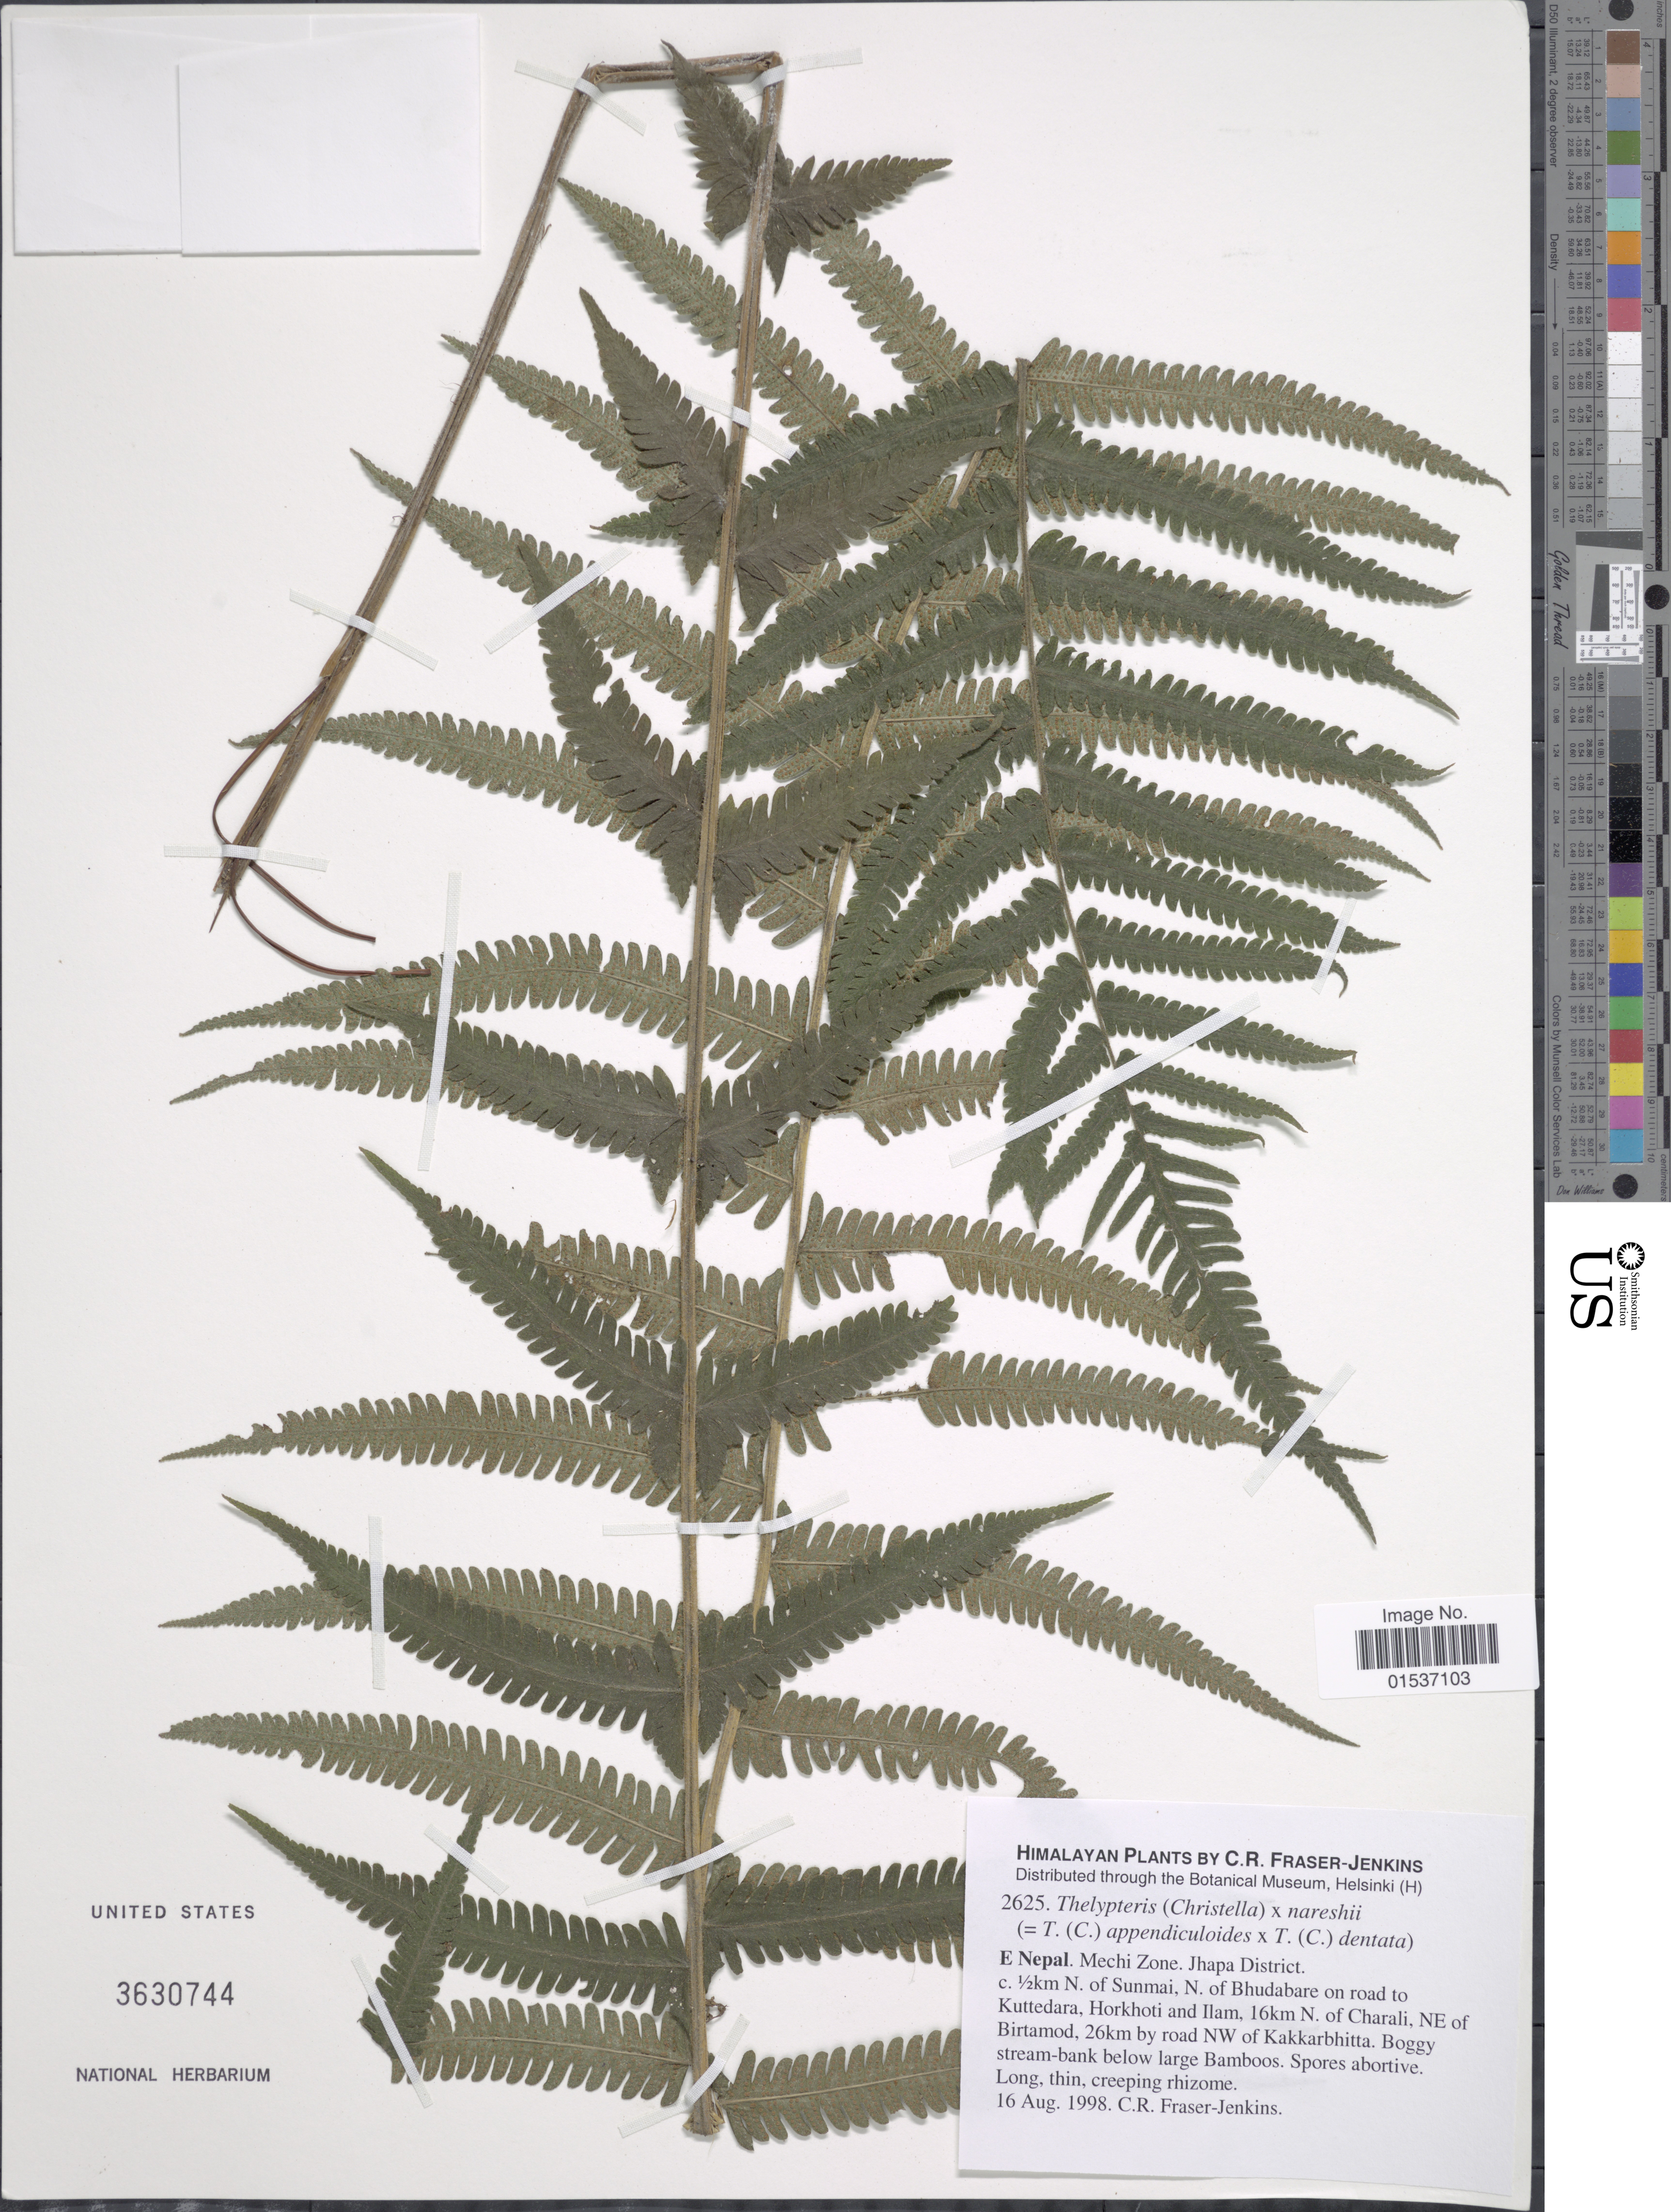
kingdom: Plantae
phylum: Tracheophyta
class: Polypodiopsida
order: Polypodiales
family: Thelypteridaceae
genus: Thelypteris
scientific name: Thelypteris x nareshii comb. ined.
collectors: C. R. Fraser-Jenkins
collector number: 2625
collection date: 1998-08-16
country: Nepal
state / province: Mechi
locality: Himalayan. E Nepal. Mechi Zone, Jhapa District. c. ½km N. of Sunmai, N. of Bhudabare on road to Kuttedara, Horkhoti and Ilam, 16 km N. of Charali, NE of Birtamod, 26km by road NW of Kakkarbhitta.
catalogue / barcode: US 3630744